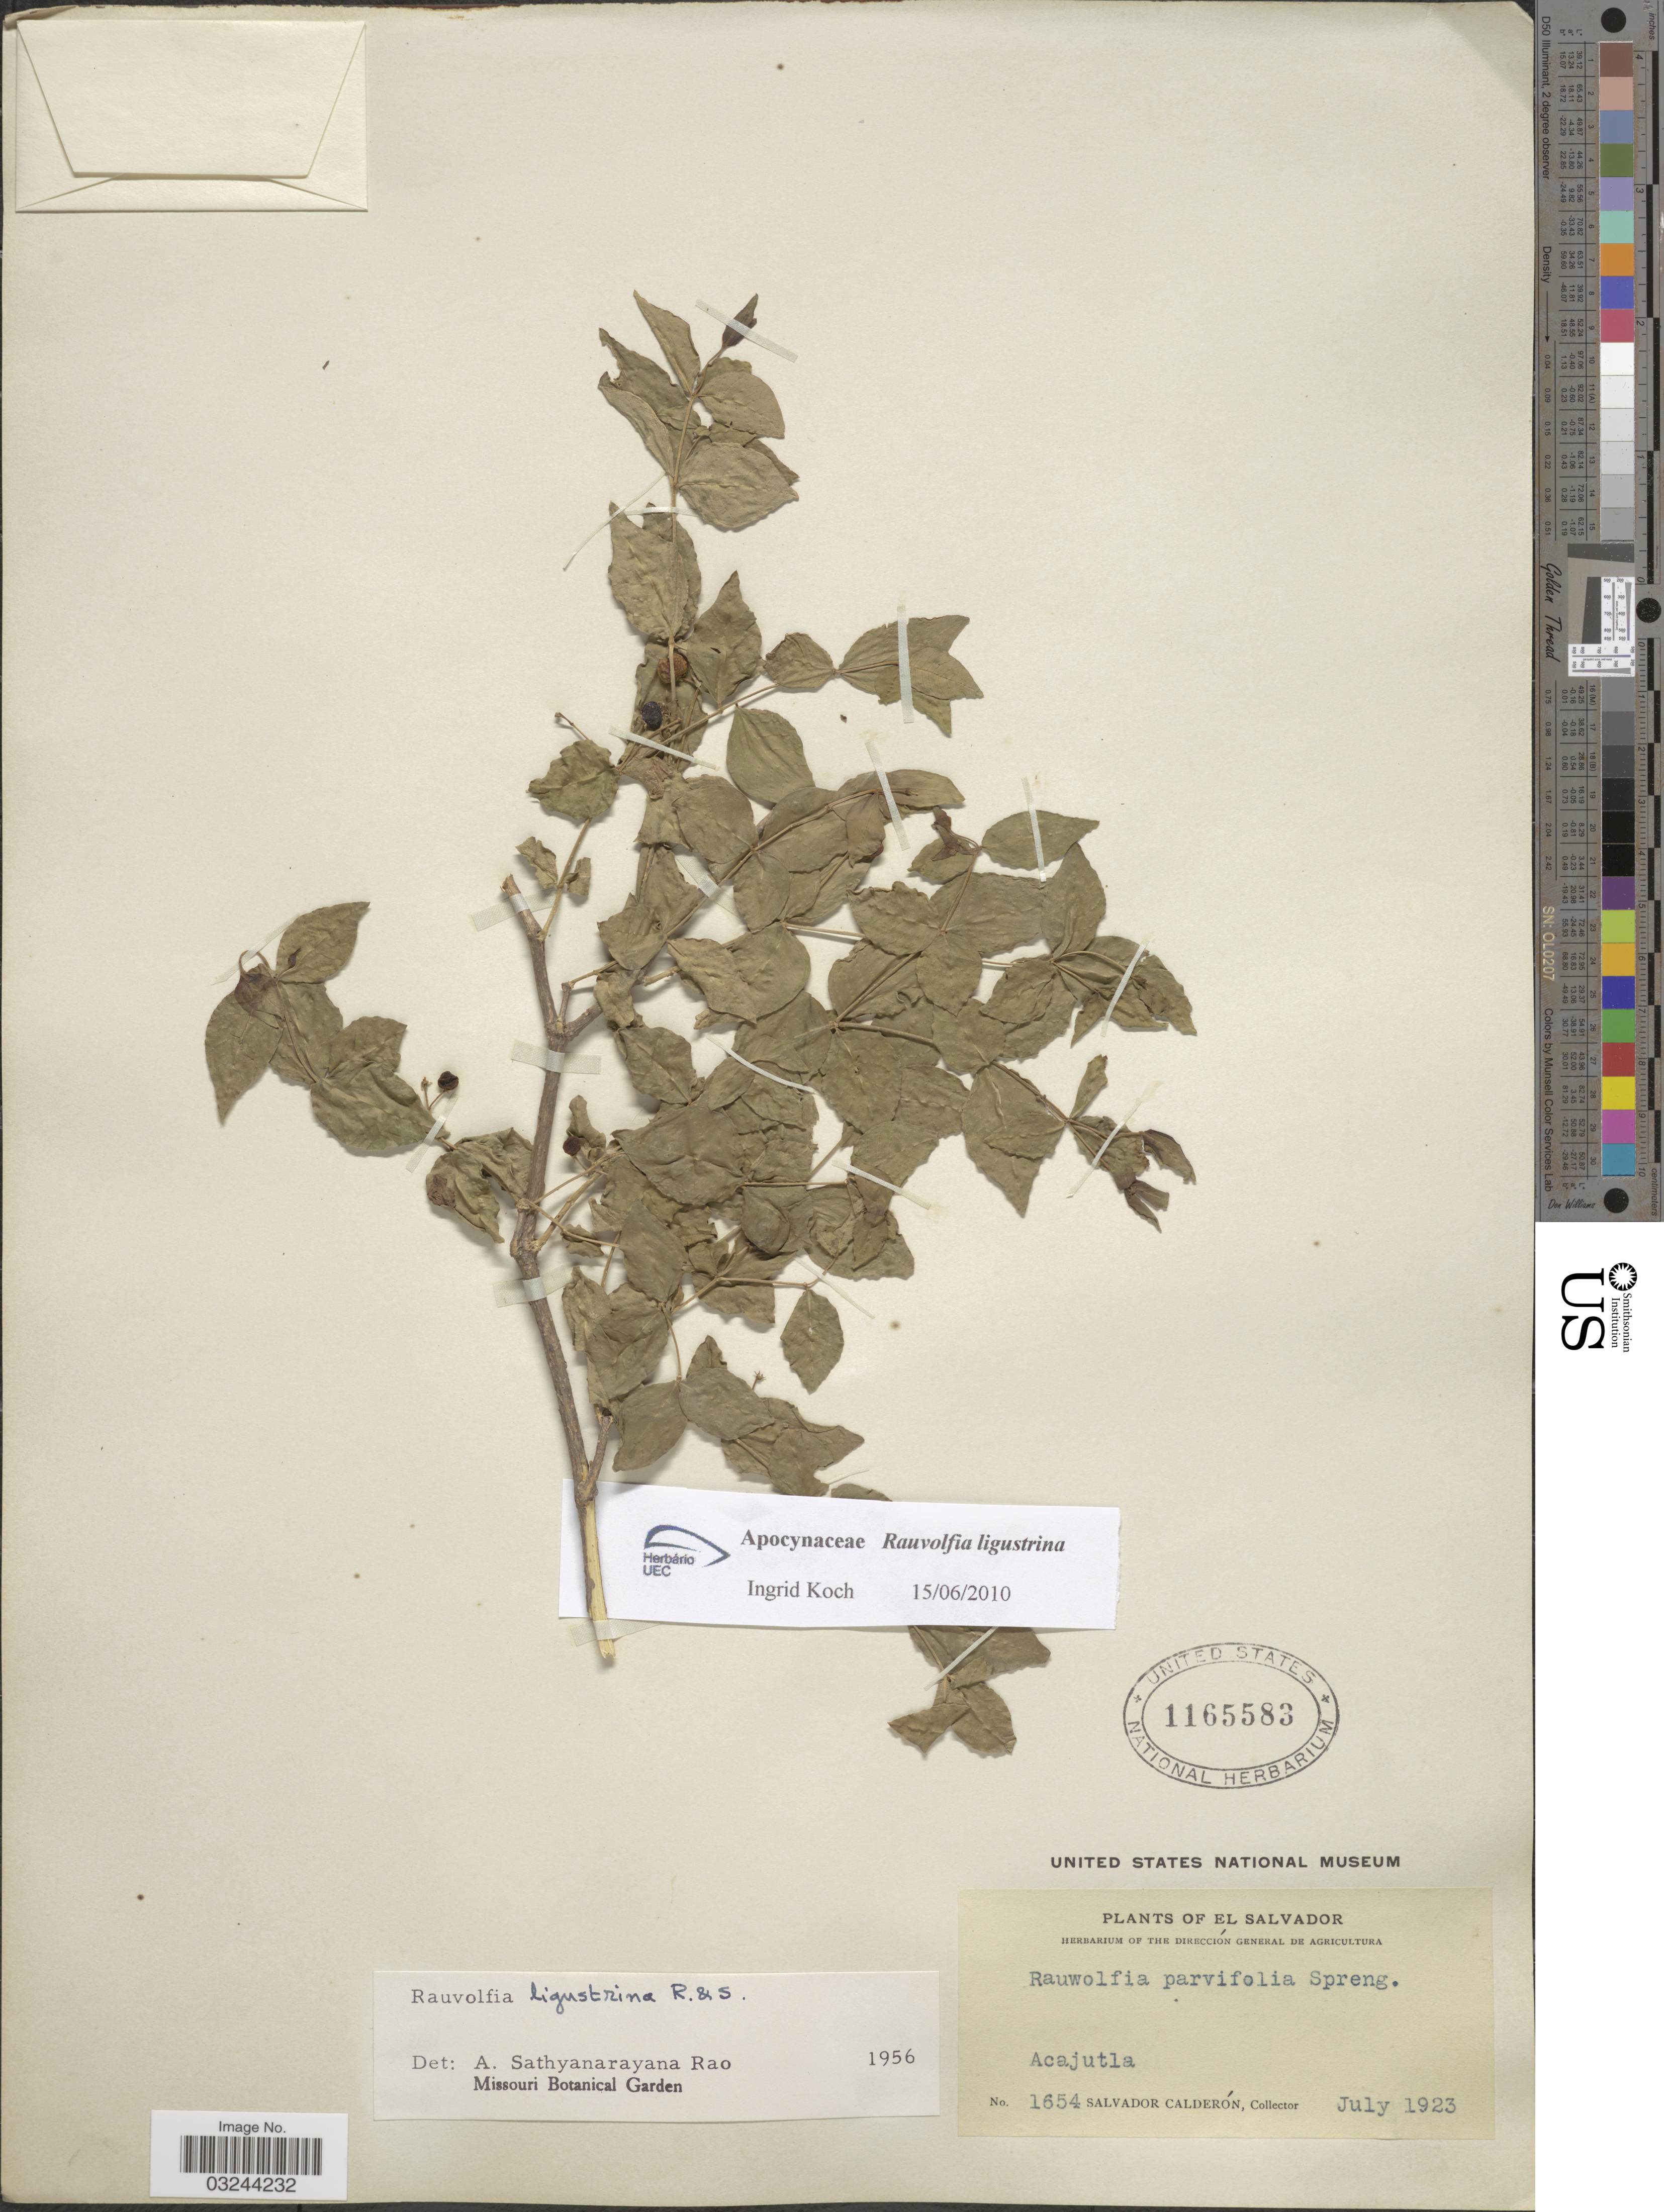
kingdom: Plantae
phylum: Tracheophyta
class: Magnoliopsida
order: Gentianales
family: Apocynaceae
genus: Rauvolfia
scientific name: Rauvolfia ligustrina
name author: Willd. ex Roem. & Schult.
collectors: S. Calderón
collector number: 1654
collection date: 1923-07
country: El Salvador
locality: Acajutla.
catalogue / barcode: US 1165583